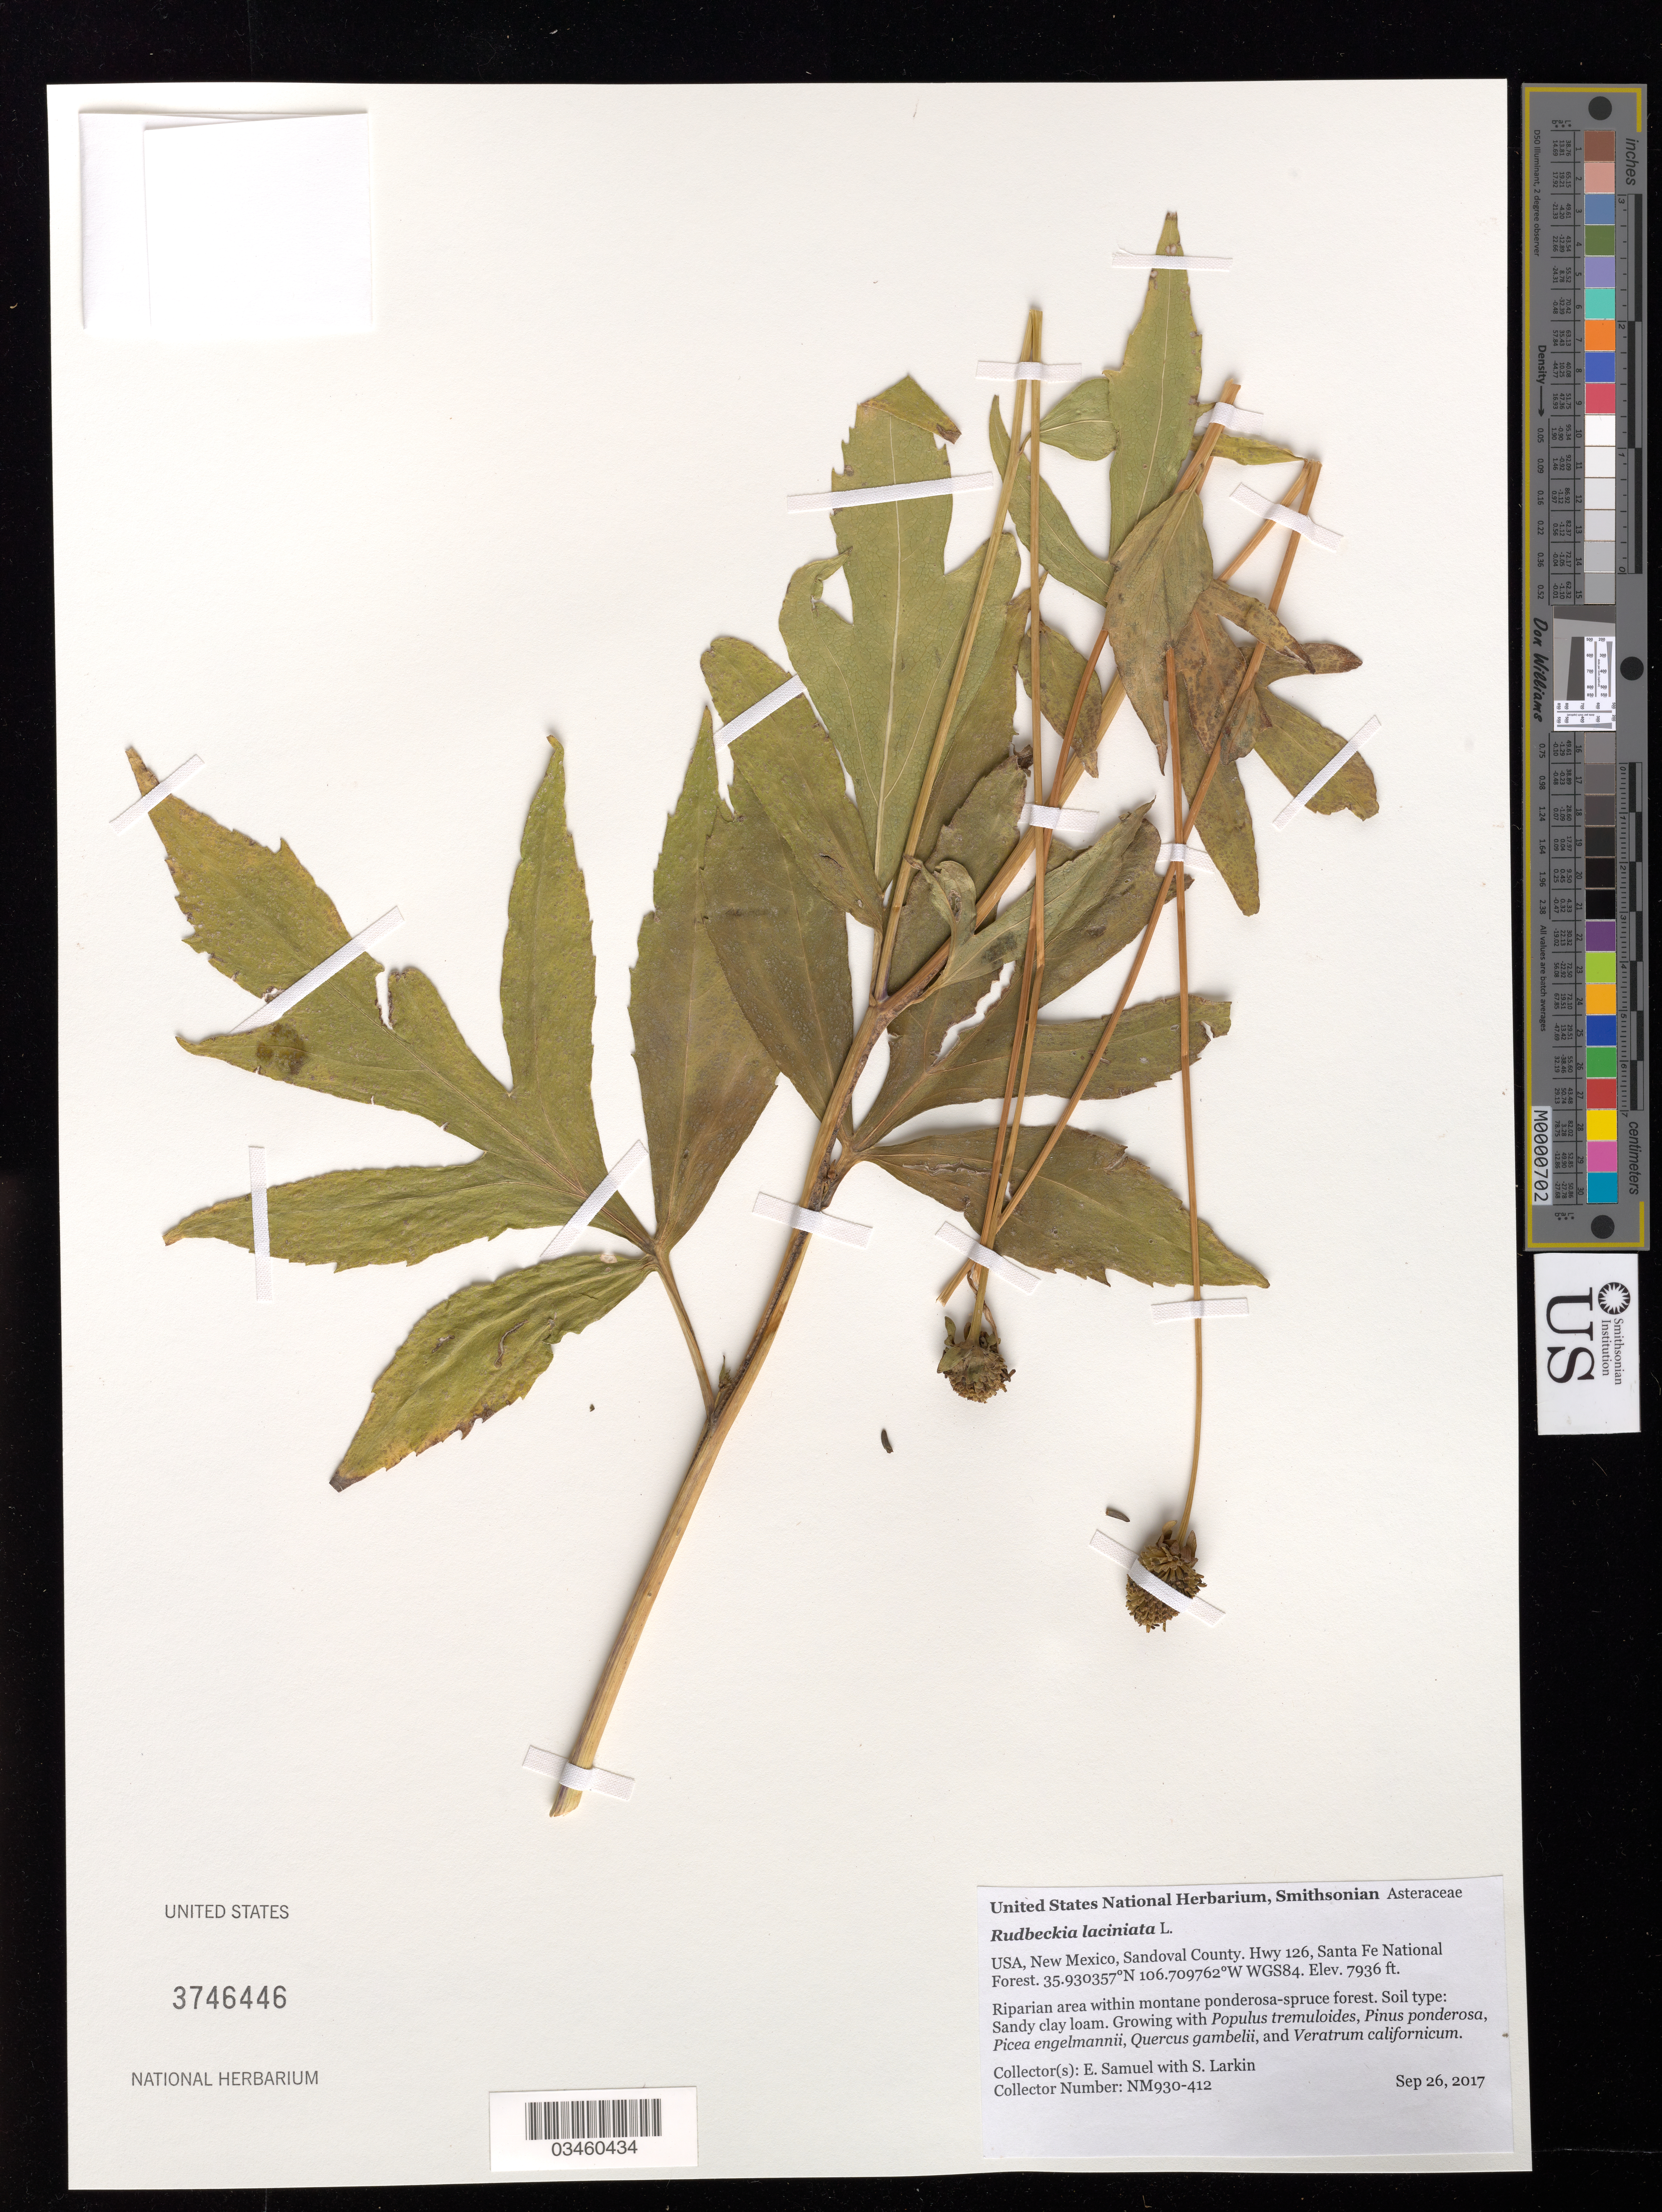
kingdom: Plantae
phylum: Tracheophyta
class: Magnoliopsida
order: Asterales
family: Asteraceae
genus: Rudbeckia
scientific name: Rudbeckia laciniata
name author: L.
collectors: E. Samuel & S. Larkin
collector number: NM930-412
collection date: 2017-09-26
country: United States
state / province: New Mexico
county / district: Sandoval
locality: Santa Fe National Forest, Highway 126, about 5 miles past Fenton Lake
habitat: Sandy clay loam. Riparian area within montane ponderosa-spruce forest.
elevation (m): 2419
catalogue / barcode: US 3746446